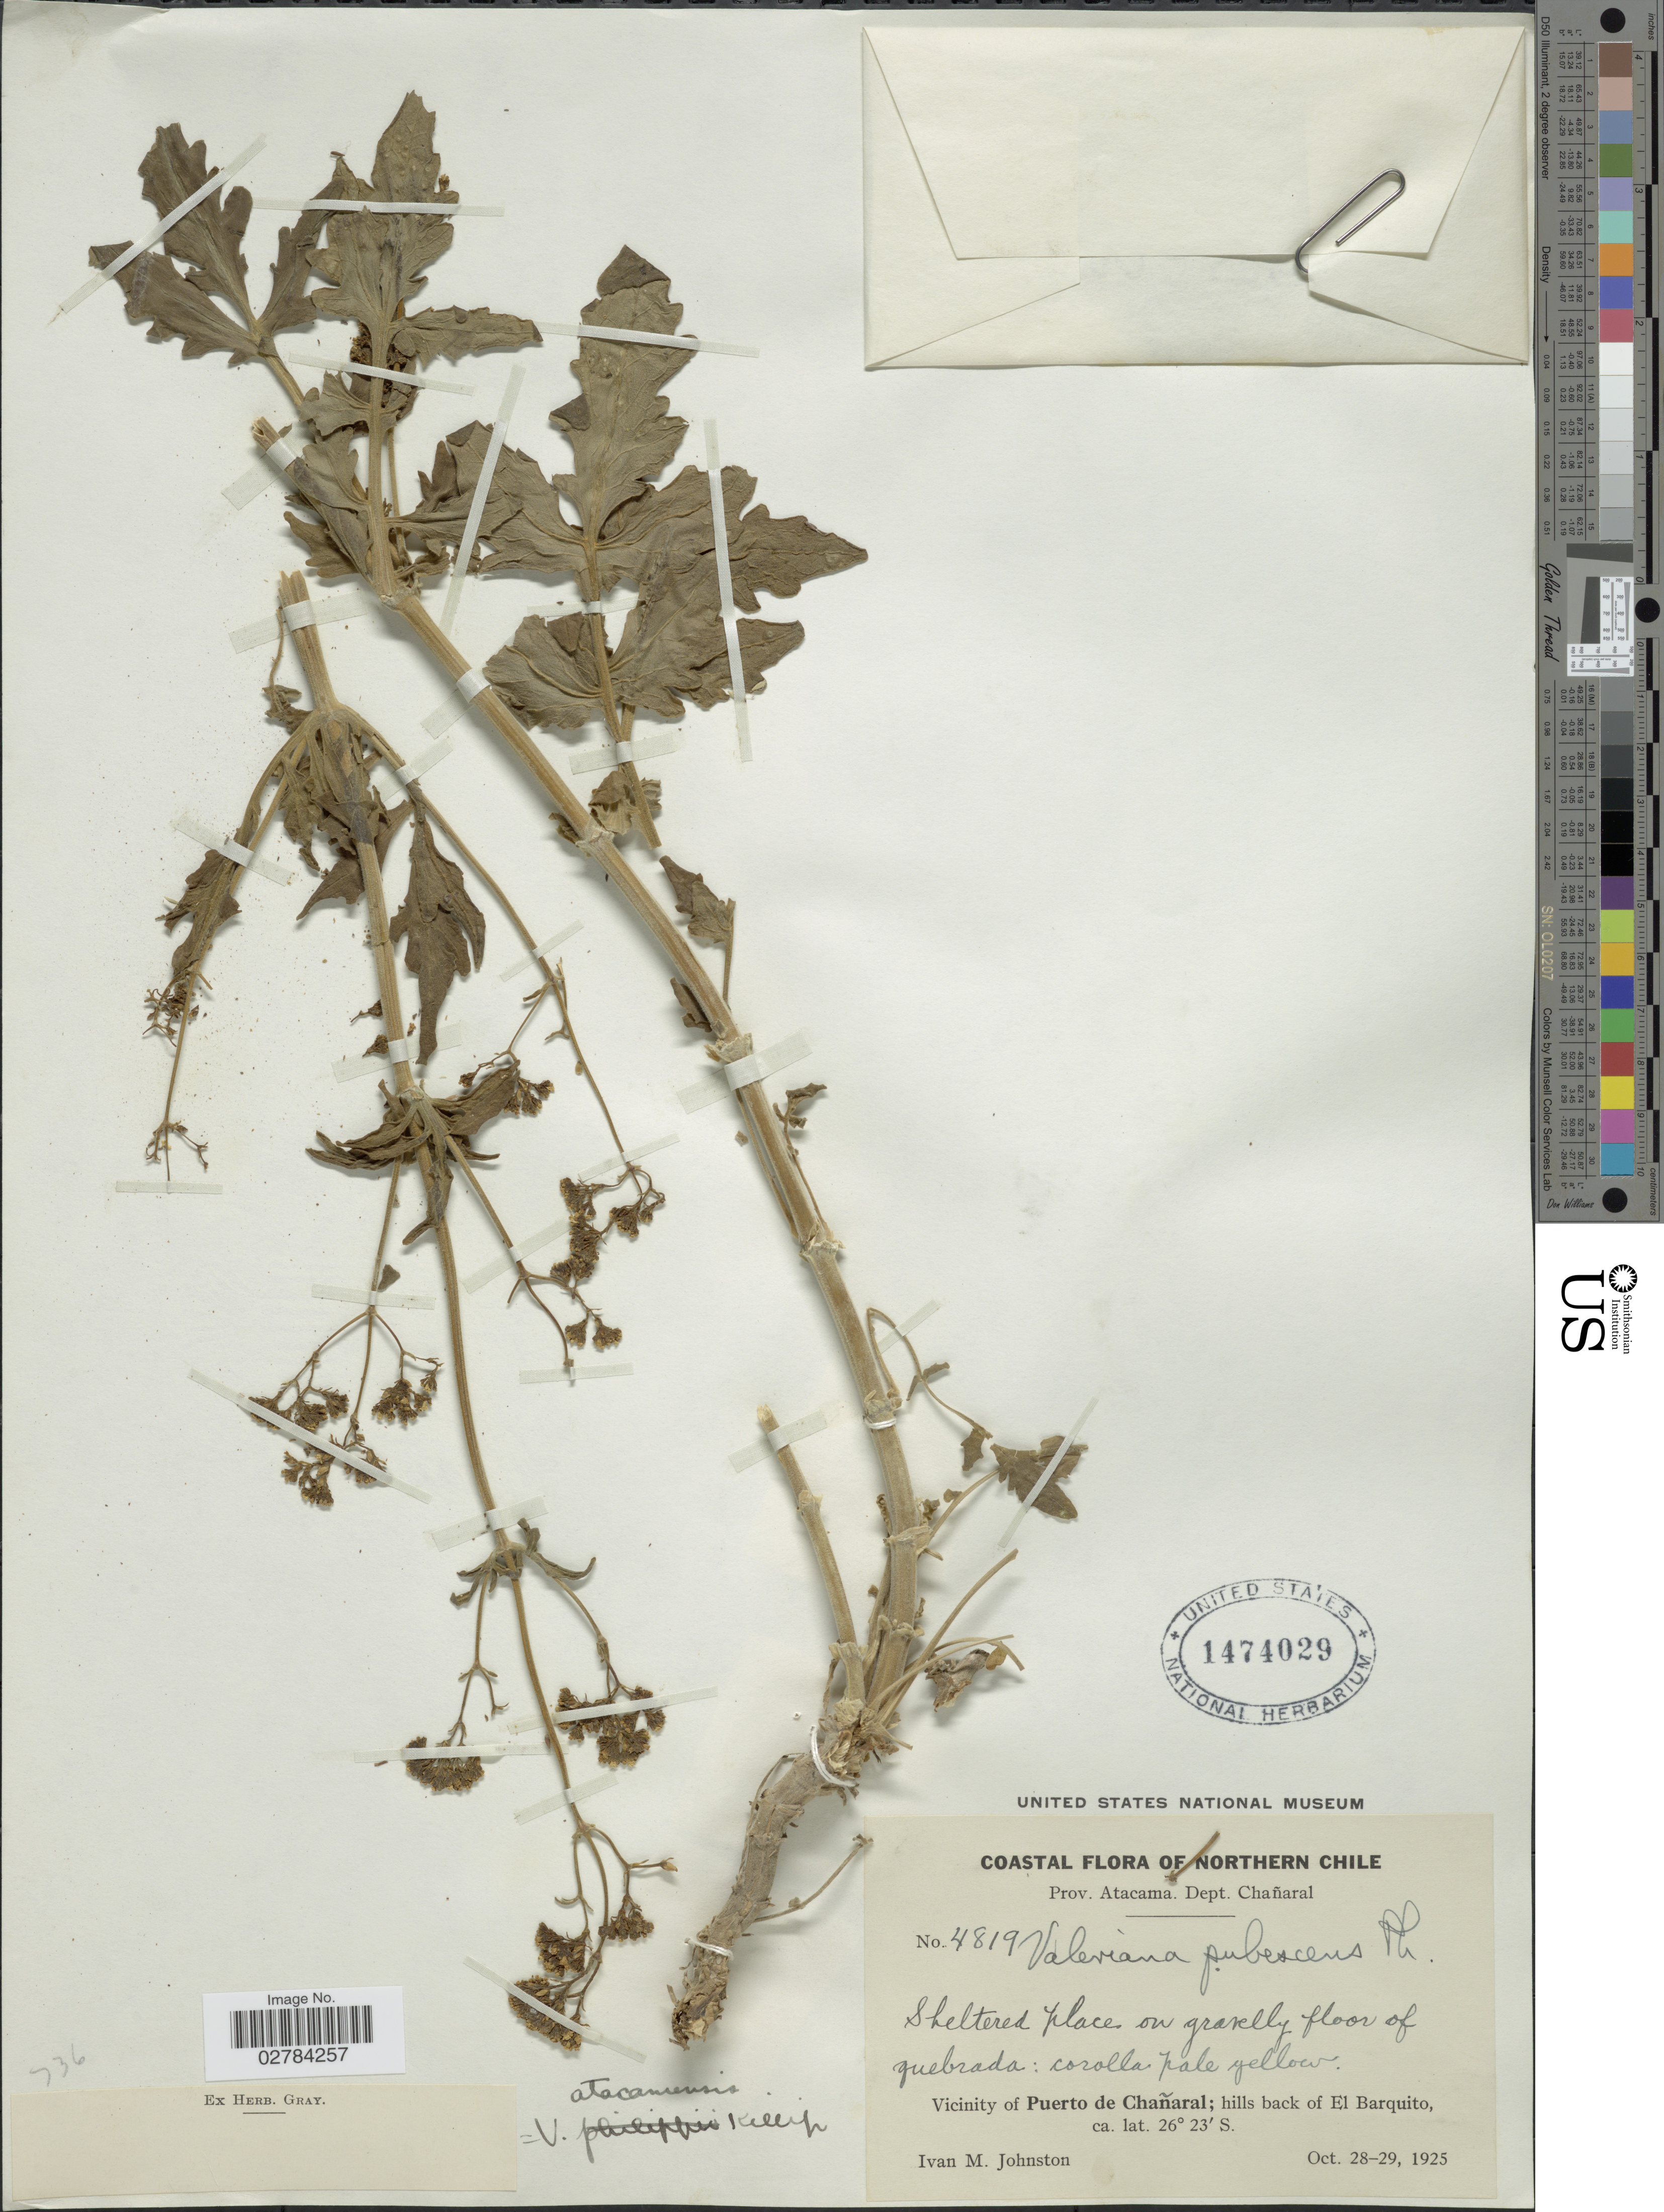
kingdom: Plantae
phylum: Tracheophyta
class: Magnoliopsida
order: Dipsacales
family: Caprifoliaceae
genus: Valeriana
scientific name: Valeriana atacamensis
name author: Borsini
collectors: I.M. Johnston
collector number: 4819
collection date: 1925-10-28/1925-10-29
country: Chile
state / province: Atacama (III)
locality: Northern Chile. Dept. Chañaral. Sheltered place on gravelly floor of quebrada. Vicinity of Puerto de Chañarall; hills back of El Barquito.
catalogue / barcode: US 1474029